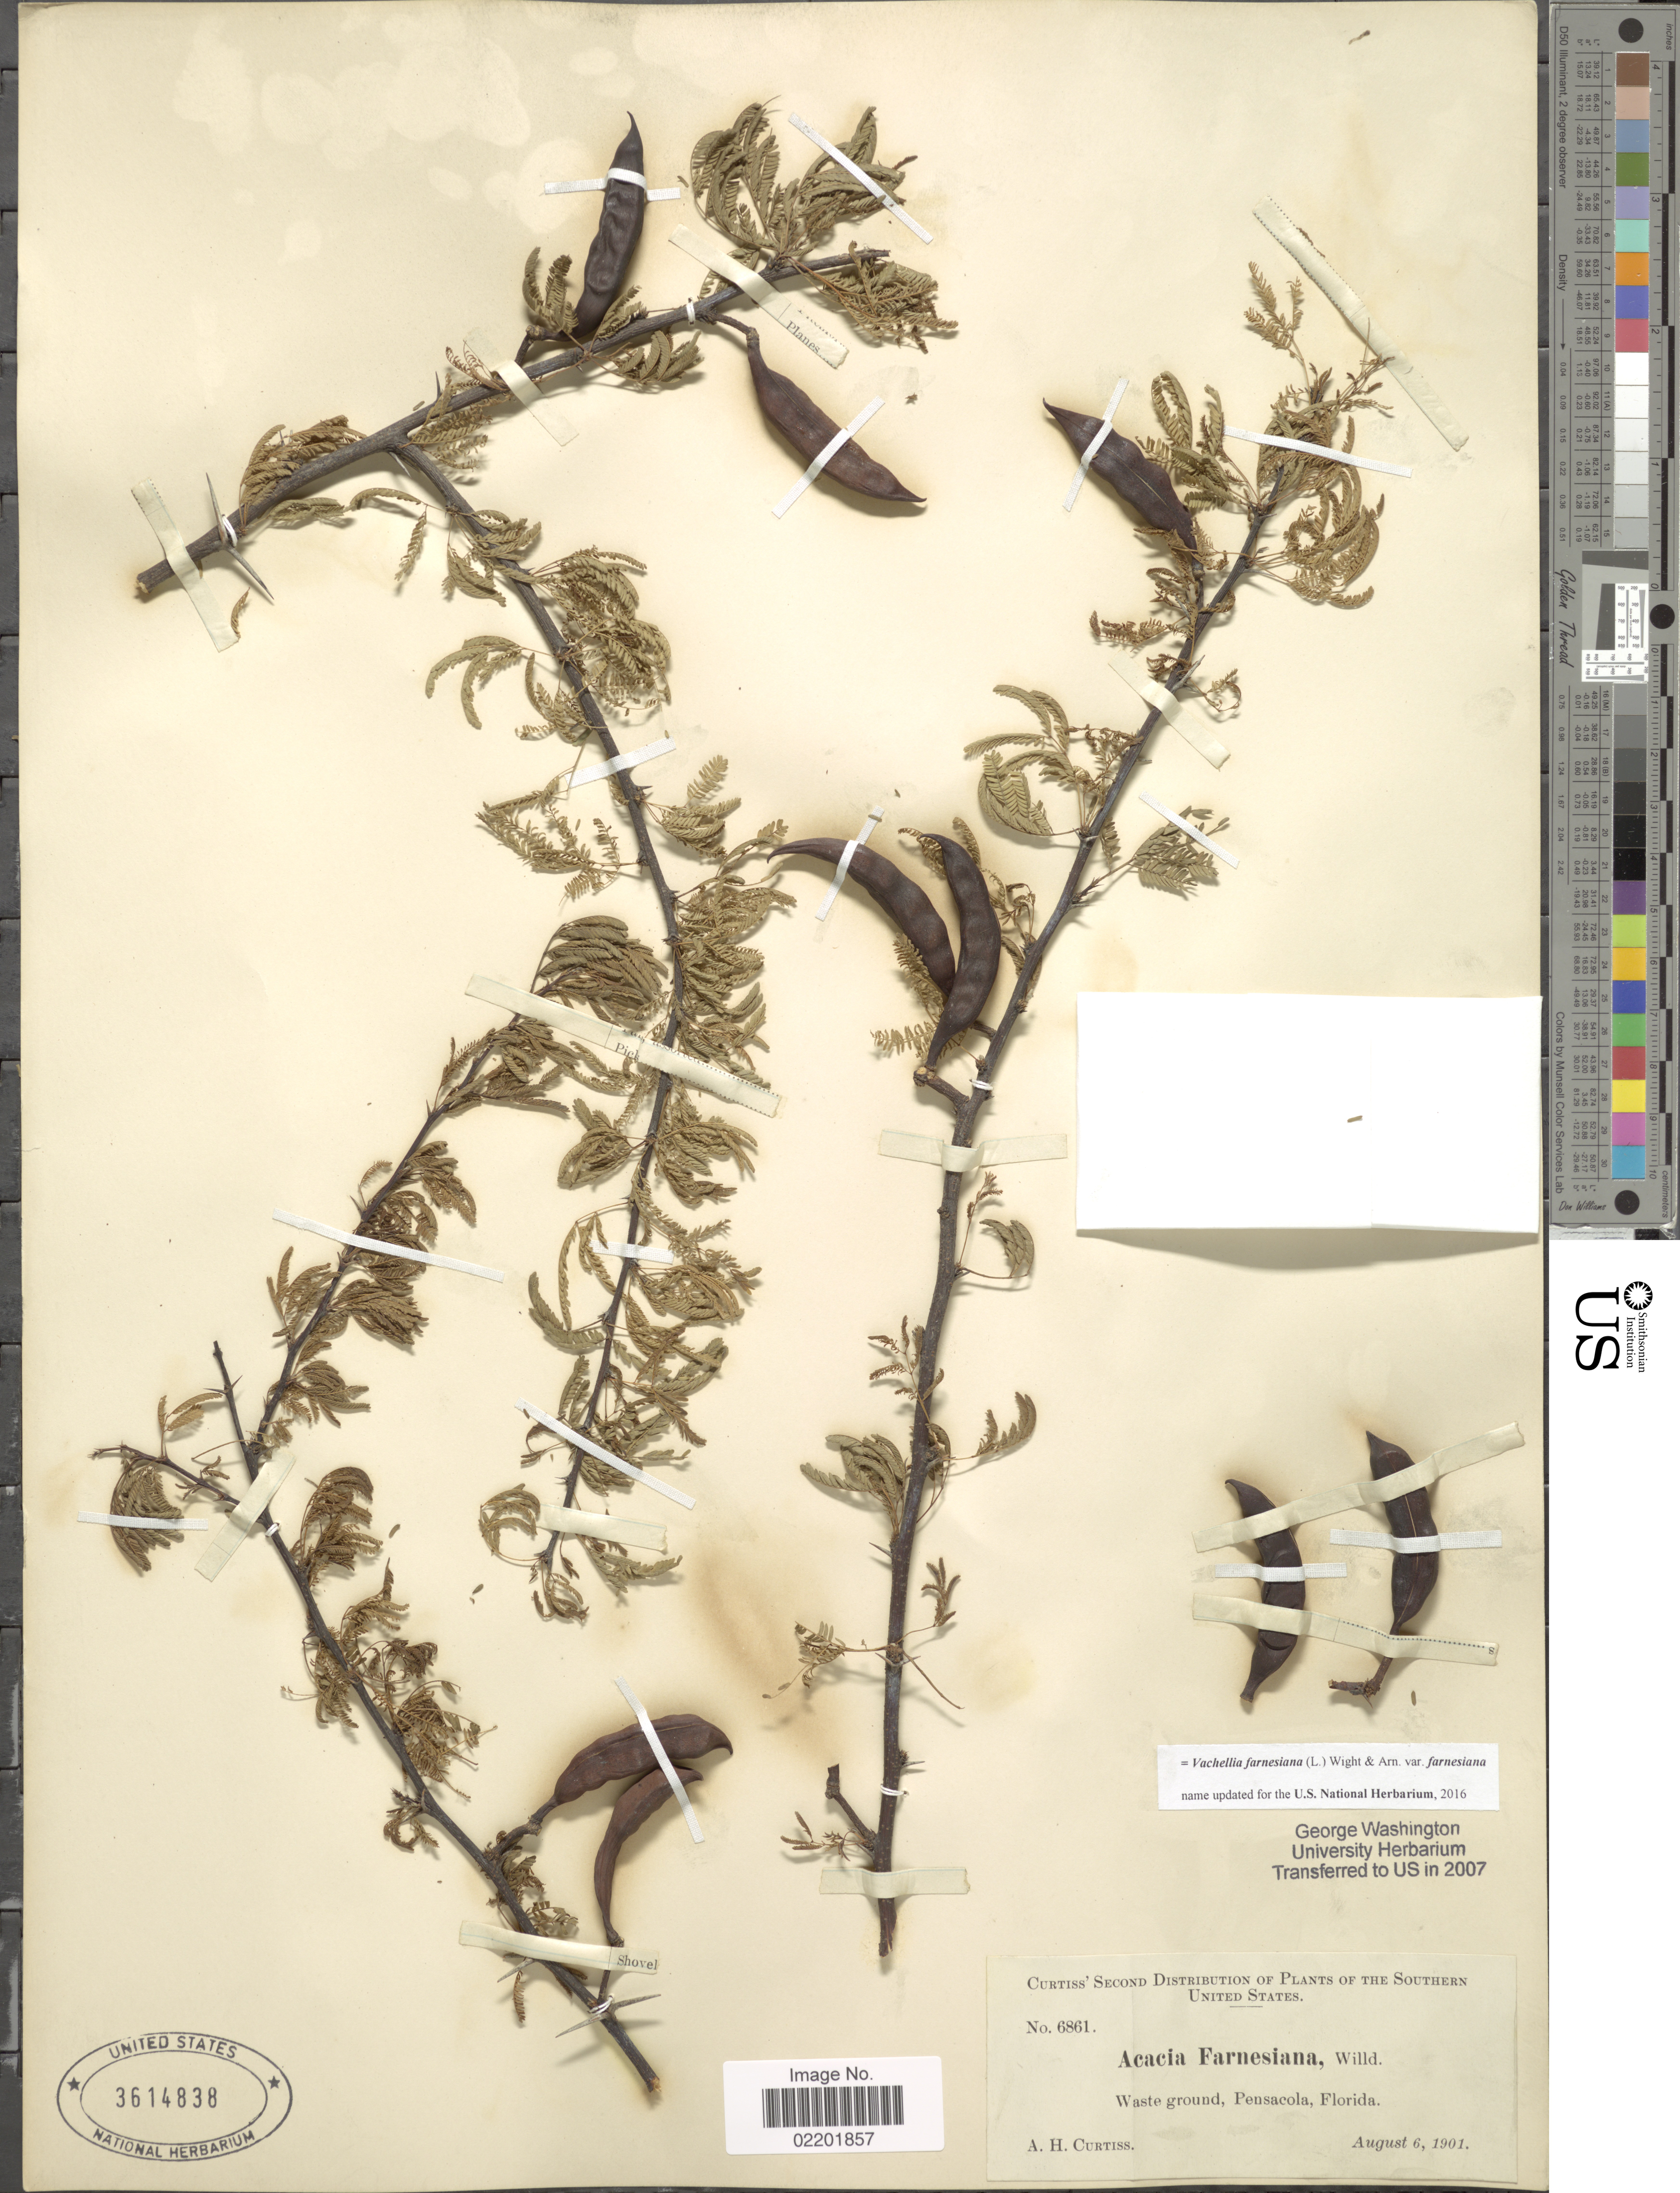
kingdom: Plantae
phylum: Tracheophyta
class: Magnoliopsida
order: Fabales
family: Fabaceae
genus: Vachellia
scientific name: Vachellia farnesiana var. farnesiana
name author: (L.) Wight & Arn.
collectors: A. H. Curtiss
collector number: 6861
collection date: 1901-08-06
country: United States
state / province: Florida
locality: Southern United States, Pensacola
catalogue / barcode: US 3614838